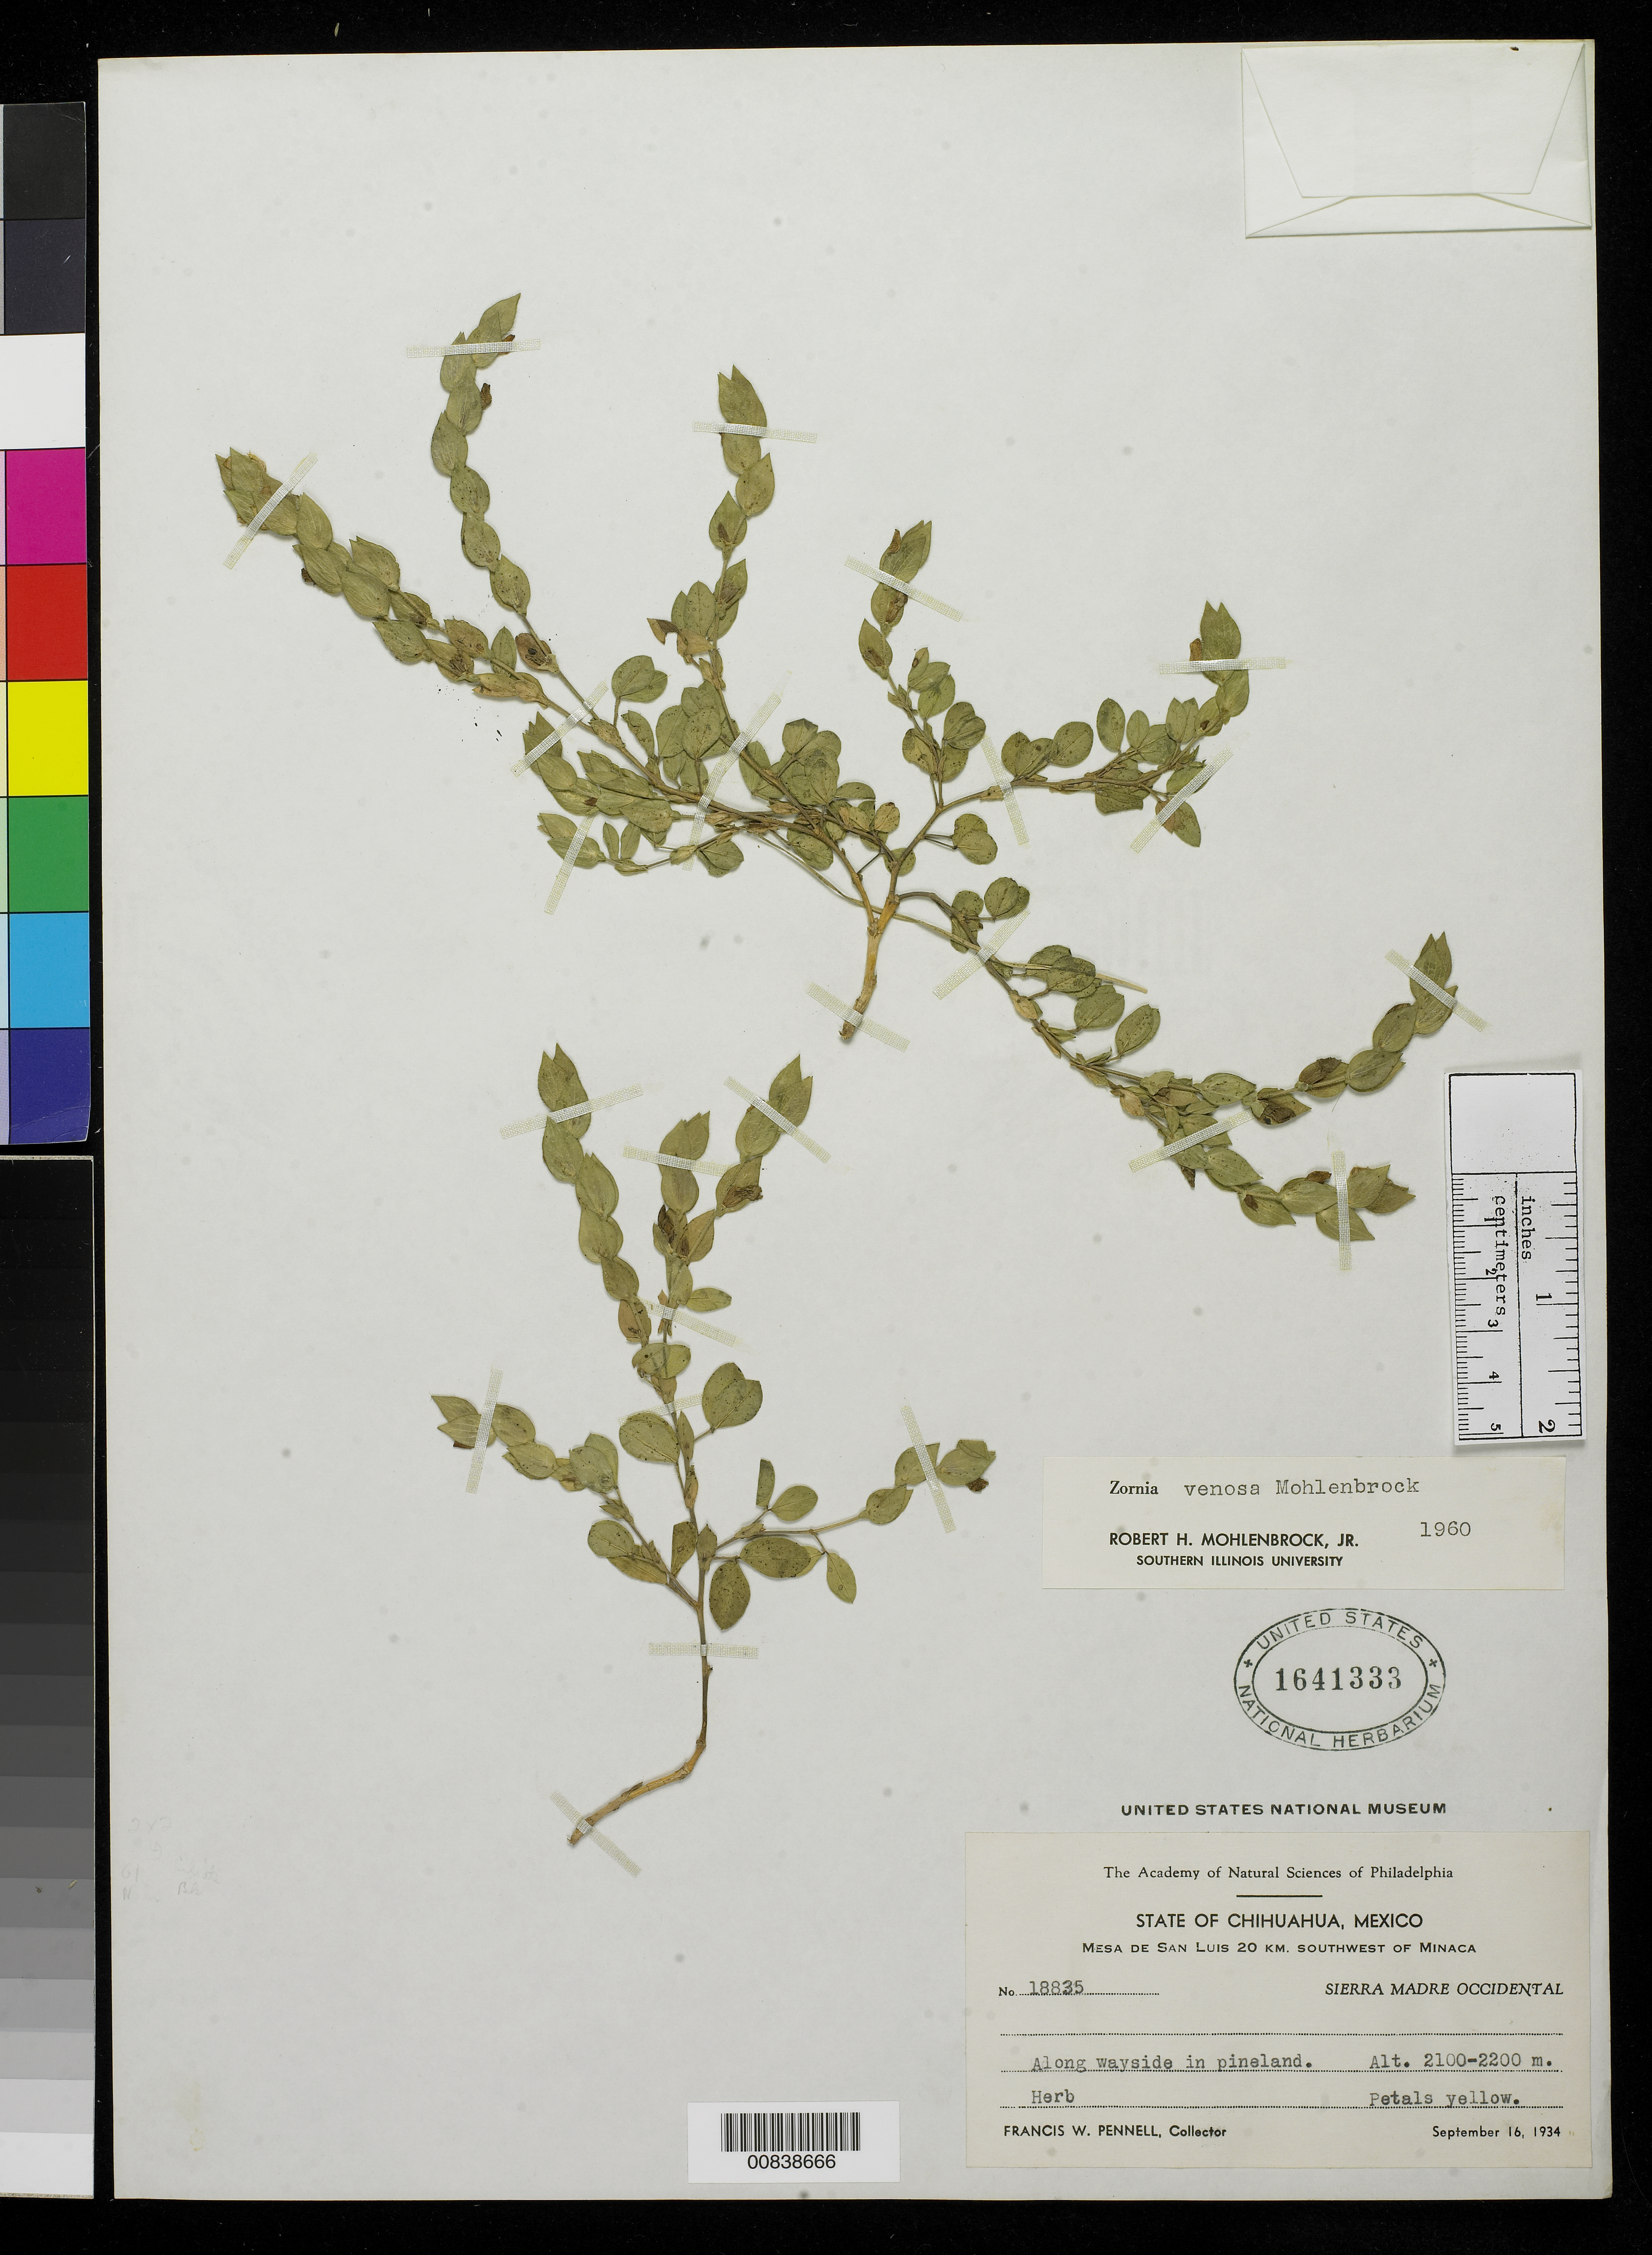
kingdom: Plantae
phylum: Tracheophyta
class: Magnoliopsida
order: Fabales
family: Fabaceae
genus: Zornia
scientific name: Zornia venosa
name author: Mohlenbr.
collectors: F. W. Pennell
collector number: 18835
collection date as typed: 16 Sep 1934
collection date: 1934-09-16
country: Mexico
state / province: Chihuahua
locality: Mesa de San Luis 20 km. southwest of Miñaca. Sierra Madre Occidental, Chihuahua.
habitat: Along wayside in pineland.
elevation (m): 2200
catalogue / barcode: US 1641333